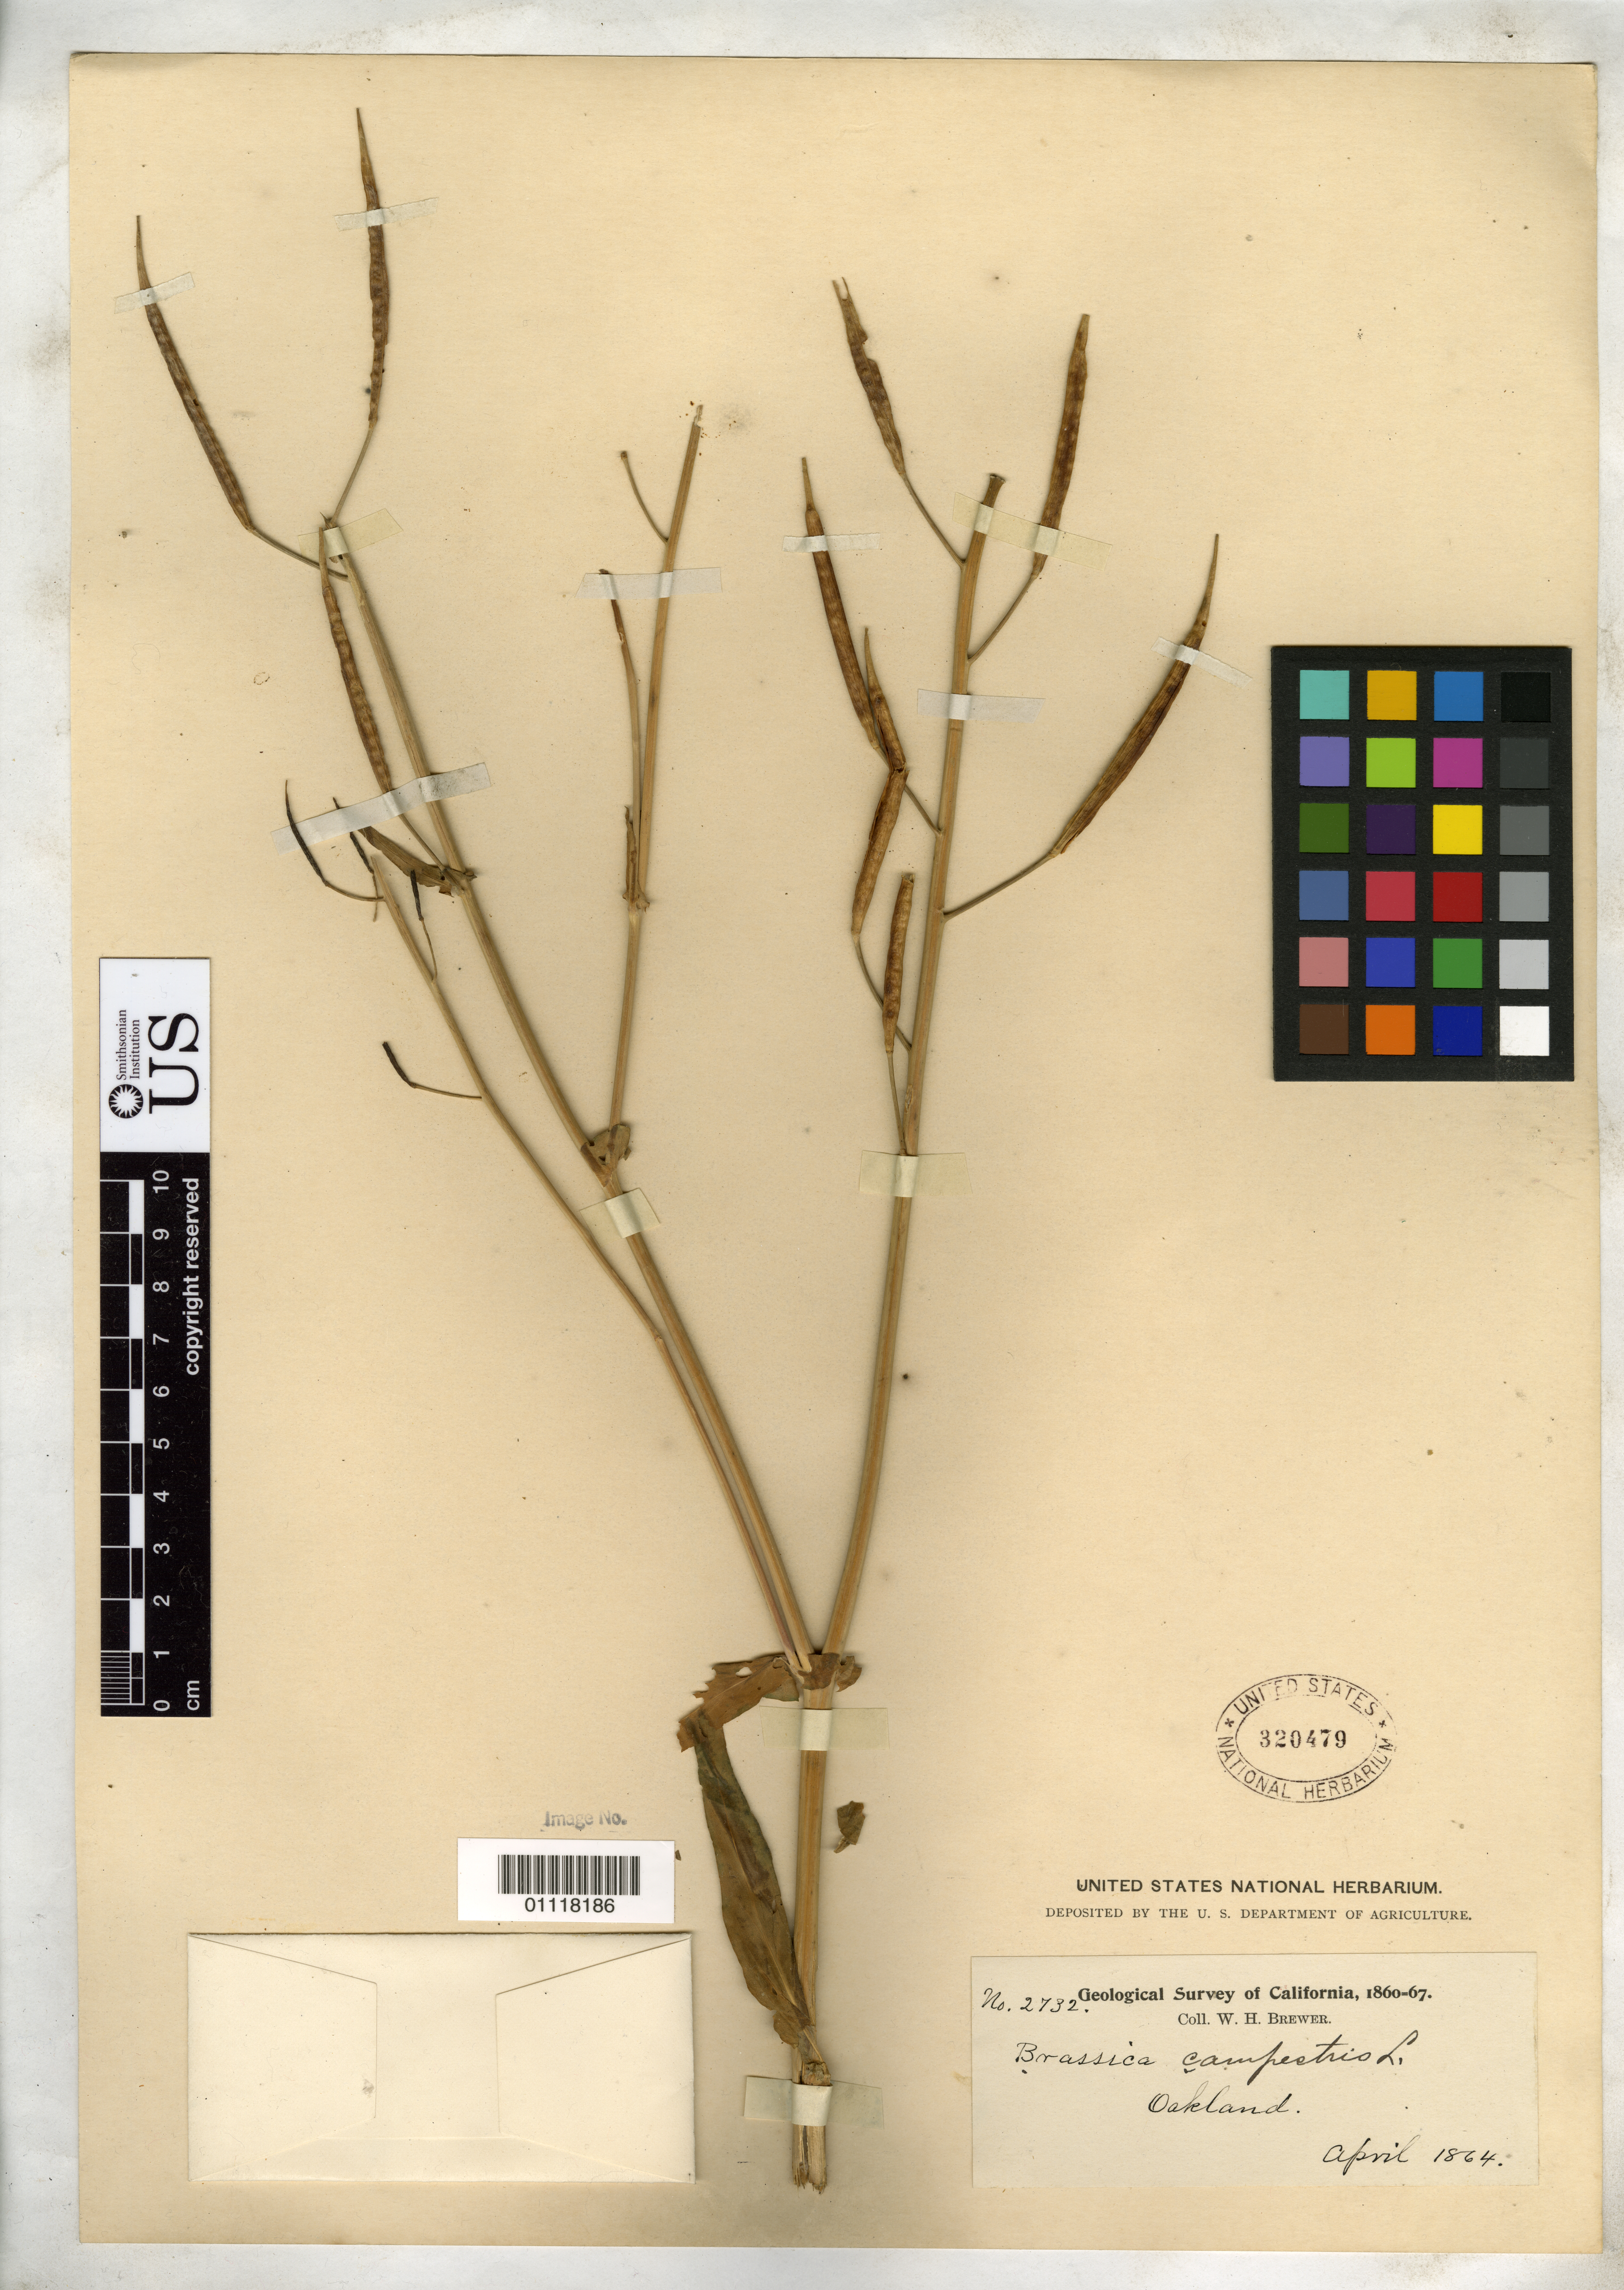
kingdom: Plantae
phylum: Tracheophyta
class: Magnoliopsida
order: Brassicales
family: Brassicaceae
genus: Brassica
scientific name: Brassica campestris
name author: L.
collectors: W. H. Brewer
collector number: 2732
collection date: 1864-04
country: United States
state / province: California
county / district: Alameda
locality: Oakland.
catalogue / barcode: US 320479